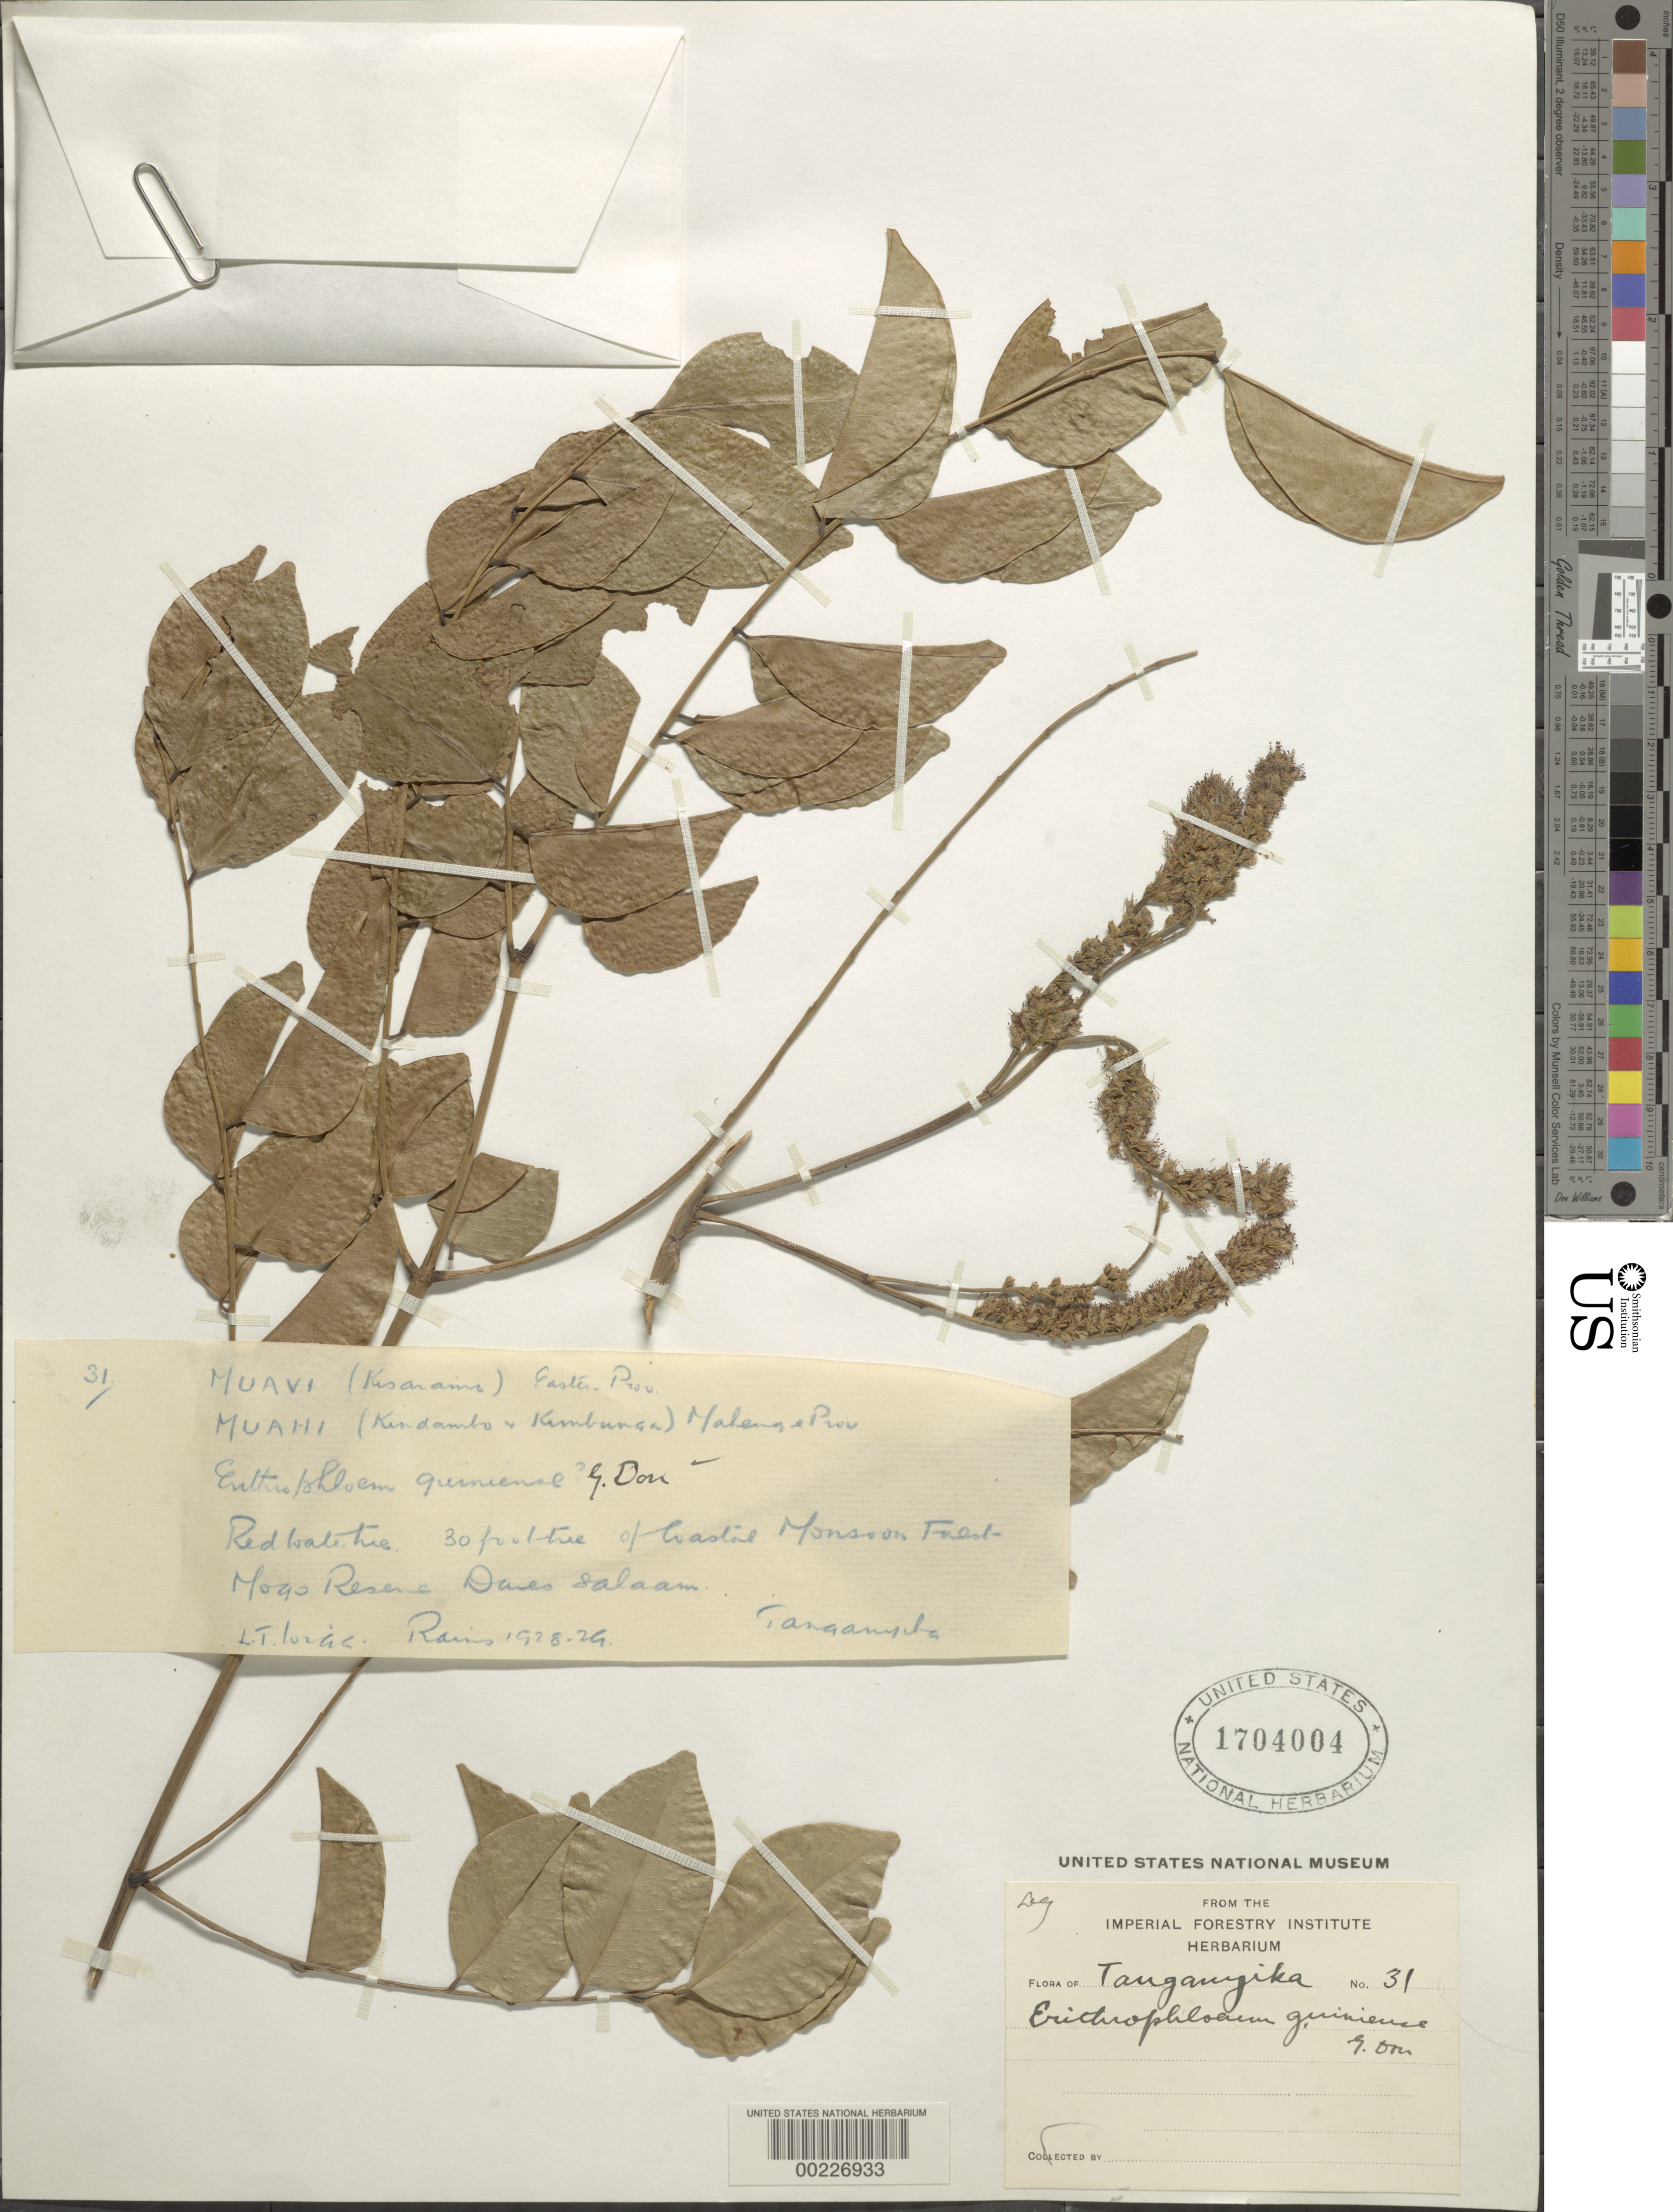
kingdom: Plantae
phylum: Tracheophyta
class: Magnoliopsida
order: Fabales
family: Fabaceae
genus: Erythrophleum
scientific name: Erythrophleum guineense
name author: G. Don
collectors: L. Lorge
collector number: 31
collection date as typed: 1928 to -- -- 1929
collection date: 1928/1929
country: Tanzania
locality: Muavi (kisaramo) eastern prov.; muahi (kindambo & kimbunga) mahenge prov.; mogo reserve danes salaam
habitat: Coastal monsson forest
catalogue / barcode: US 1704004